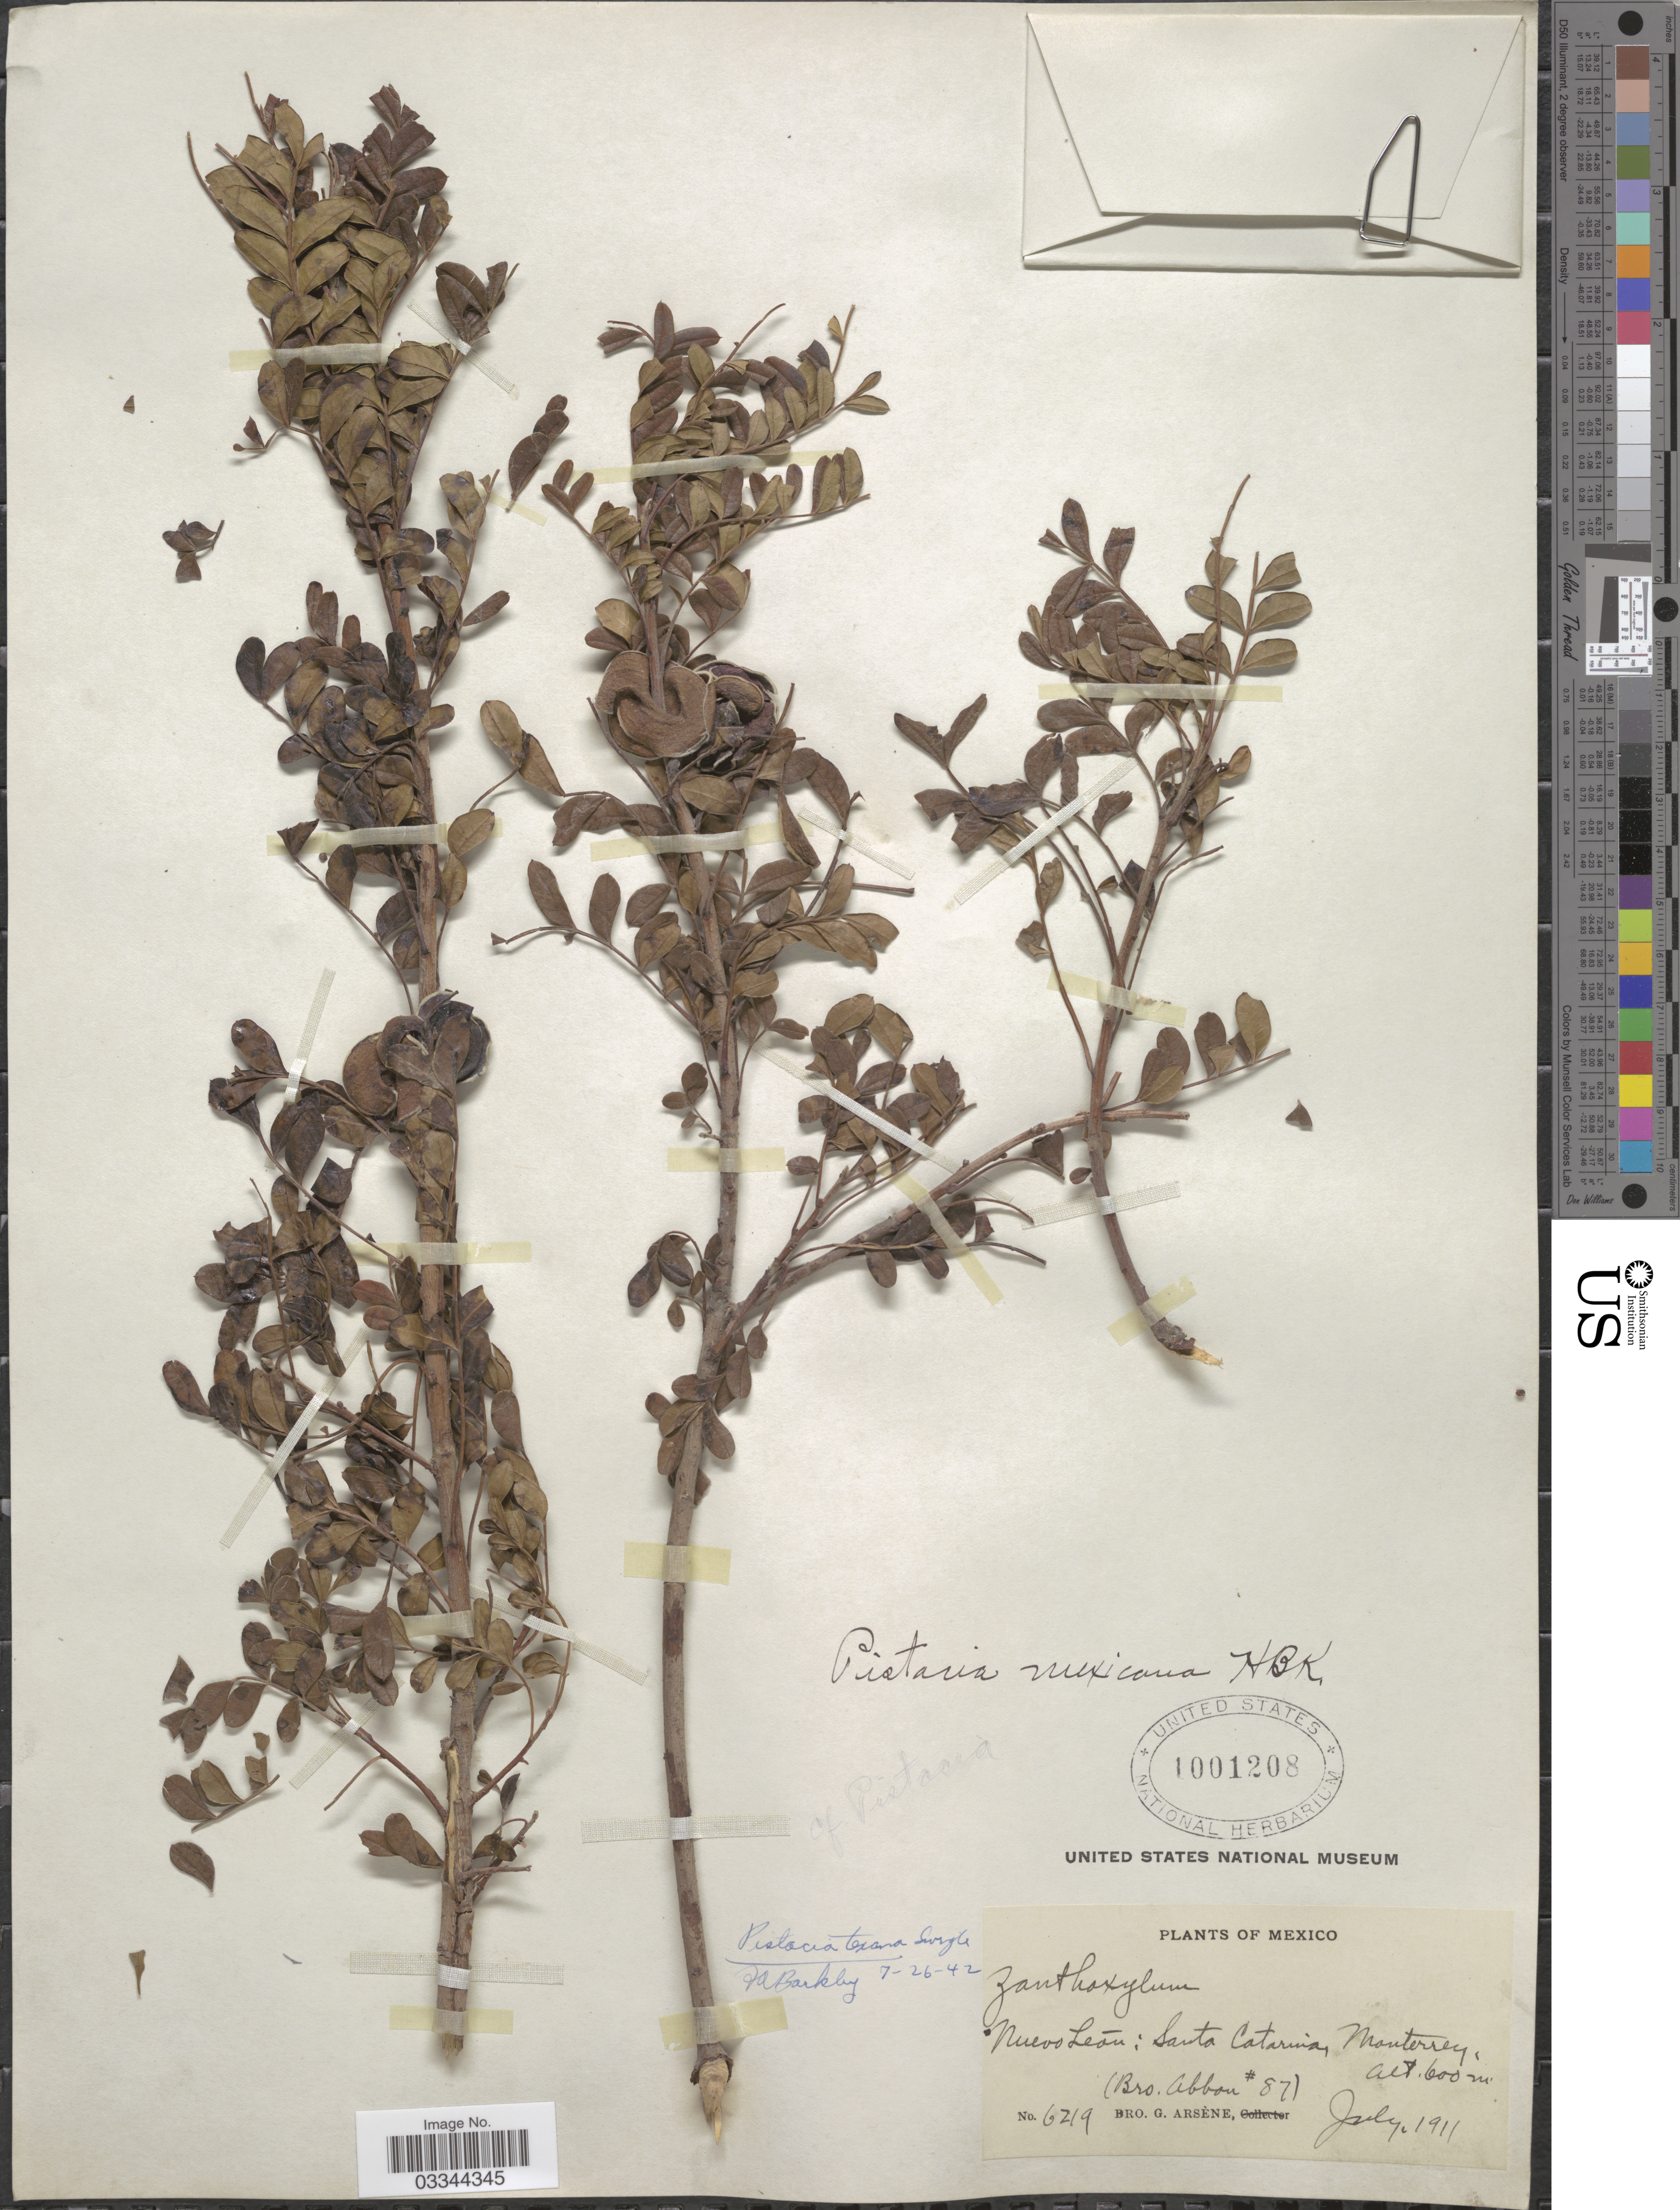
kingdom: Plantae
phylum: Tracheophyta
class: Magnoliopsida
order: Sapindales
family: Anacardiaceae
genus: Pistacia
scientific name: Pistacia mexicana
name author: Kunth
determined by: Mitchell, John D.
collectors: Bro. G. Arsène & Bro. Abbon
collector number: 6219/87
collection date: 1911-07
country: Mexico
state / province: Nuevo León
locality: Santa Catarina, Monterrey.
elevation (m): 600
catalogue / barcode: US 1001208